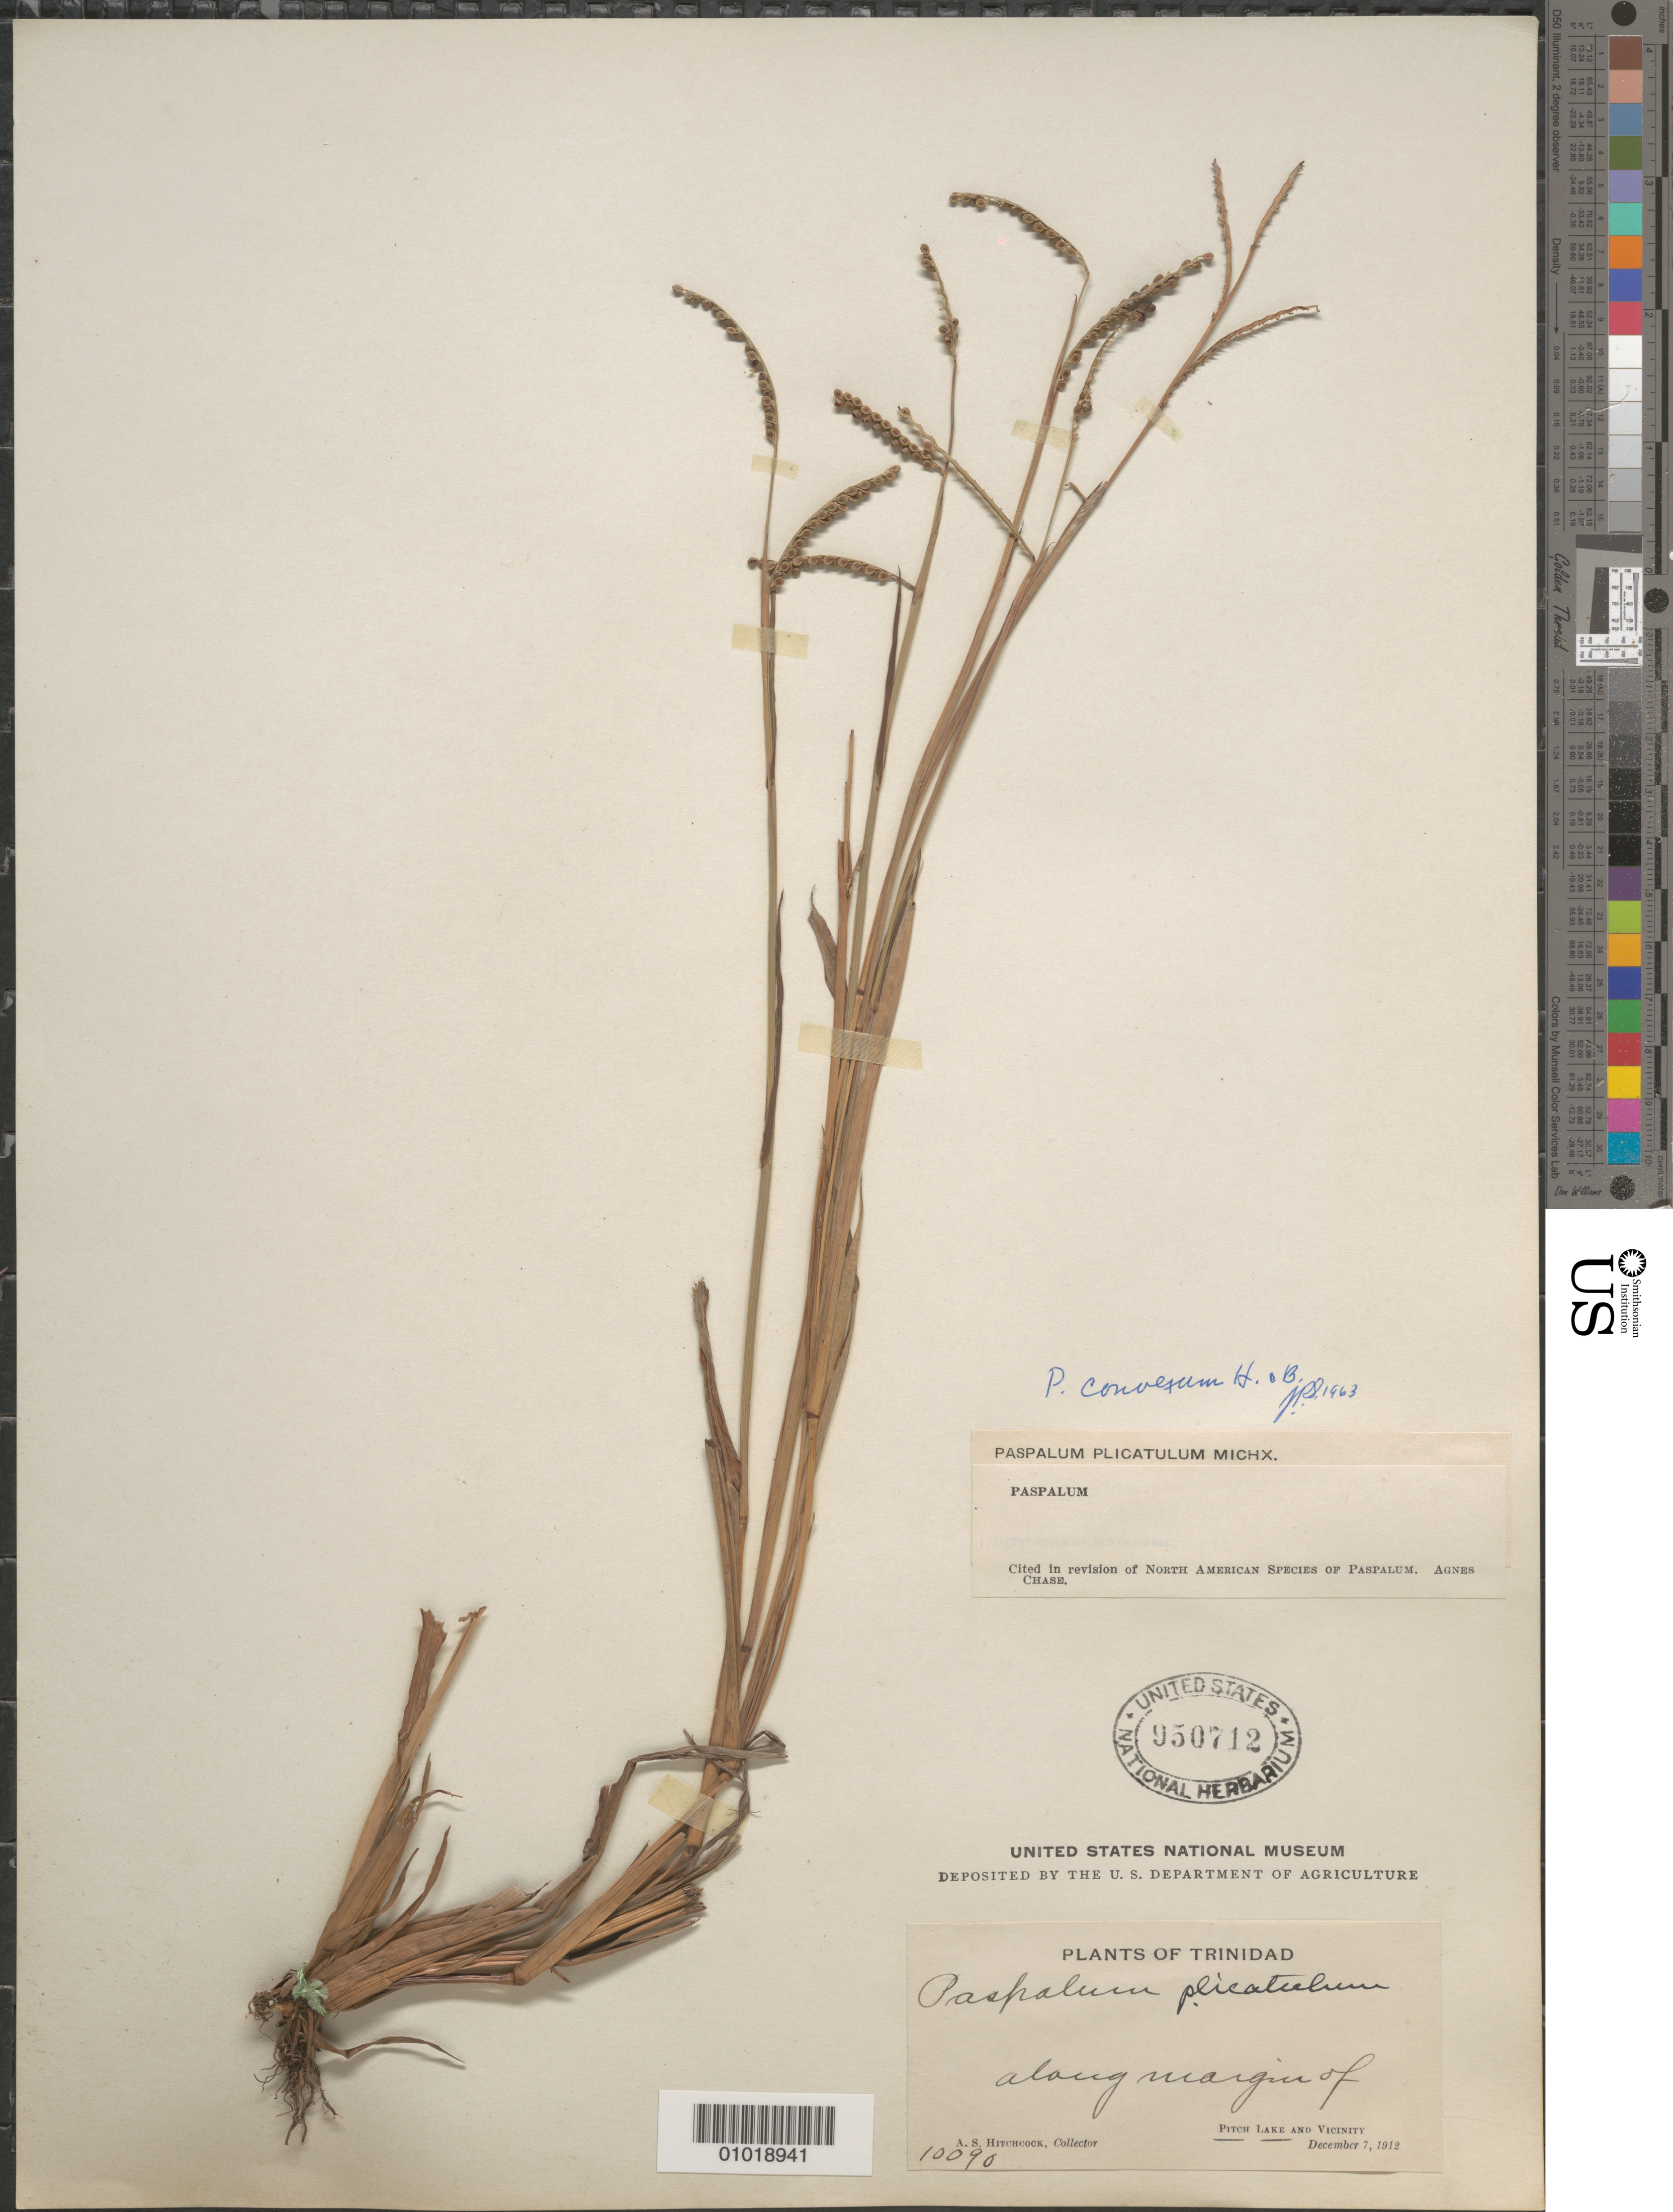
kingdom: Plantae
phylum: Tracheophyta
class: Liliopsida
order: Poales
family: Poaceae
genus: Paspalum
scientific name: Paspalum convexum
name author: Humb. & Bonpl. ex Flüggé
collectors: A. S. Hitchcock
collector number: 10090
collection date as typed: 07 Dec 1912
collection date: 1912-12-07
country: Trinidad and Tobago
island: Trinidad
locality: Along margin of Pitch Lake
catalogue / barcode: US 950712